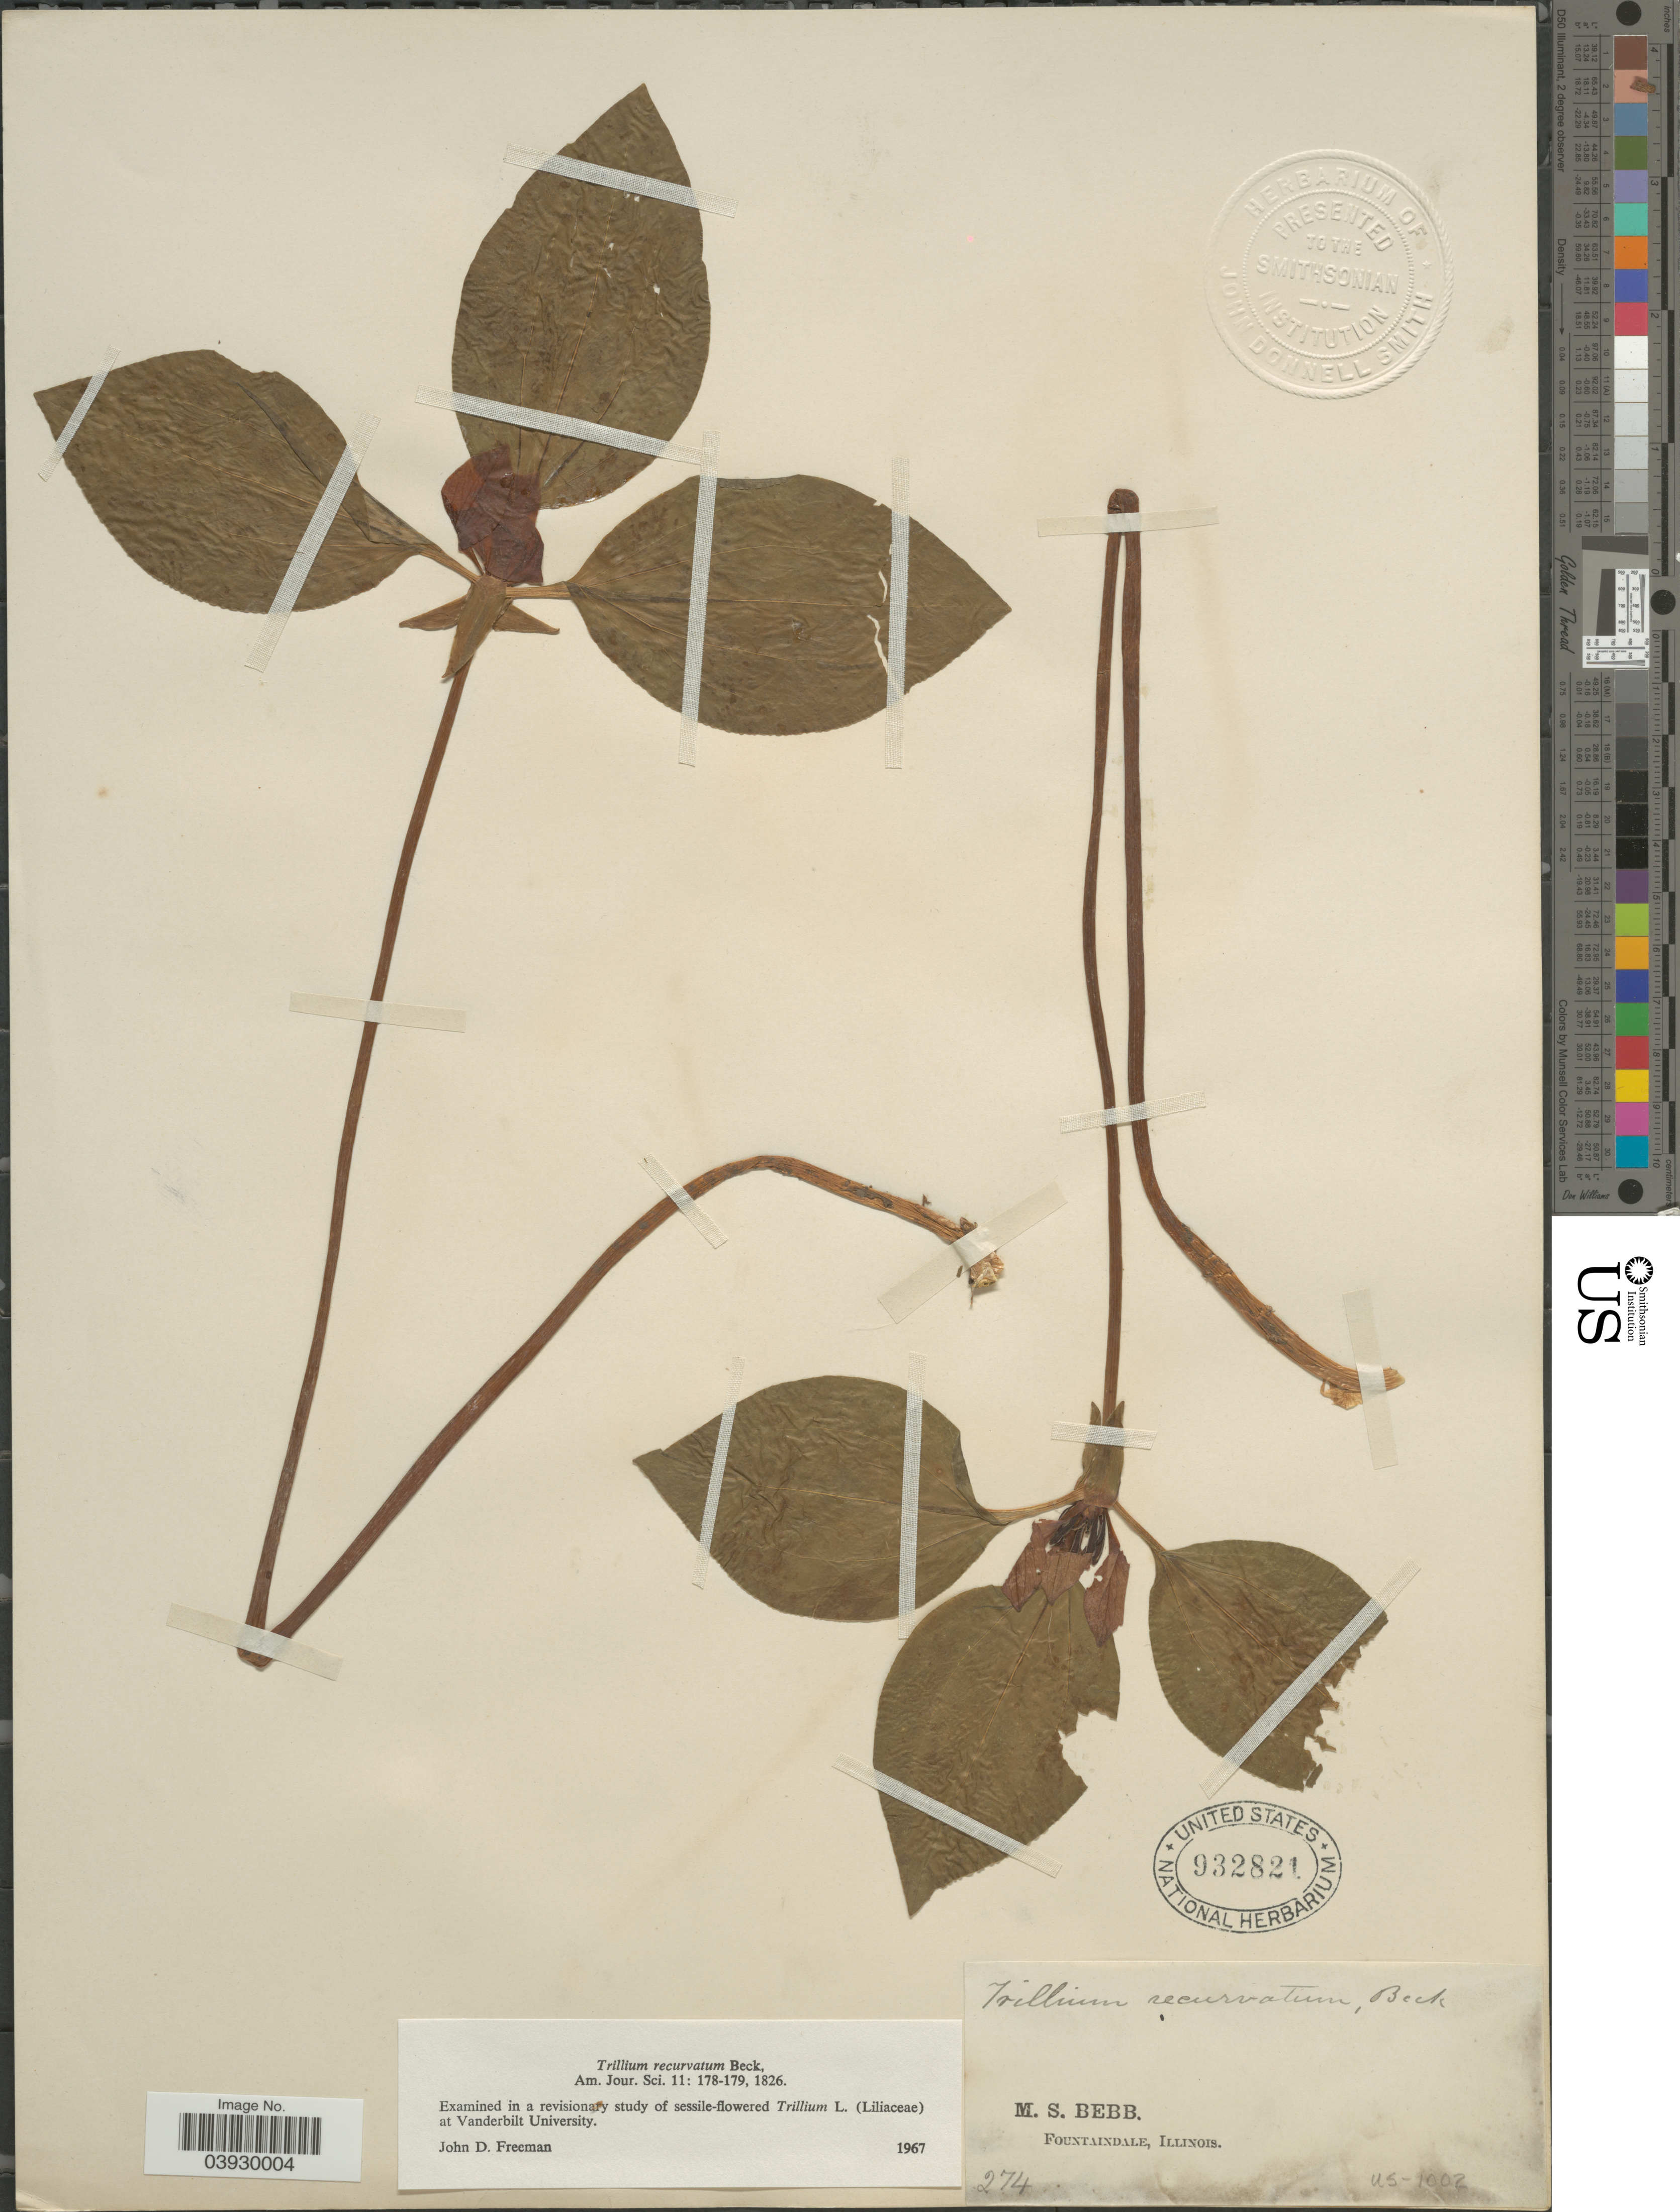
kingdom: Plantae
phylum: Tracheophyta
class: Liliopsida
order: Liliales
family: Melanthiaceae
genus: Trillium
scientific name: Trillium recurvatum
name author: L.C. Beck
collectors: M. Bebb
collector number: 274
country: United States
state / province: Illinois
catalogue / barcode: US 932821